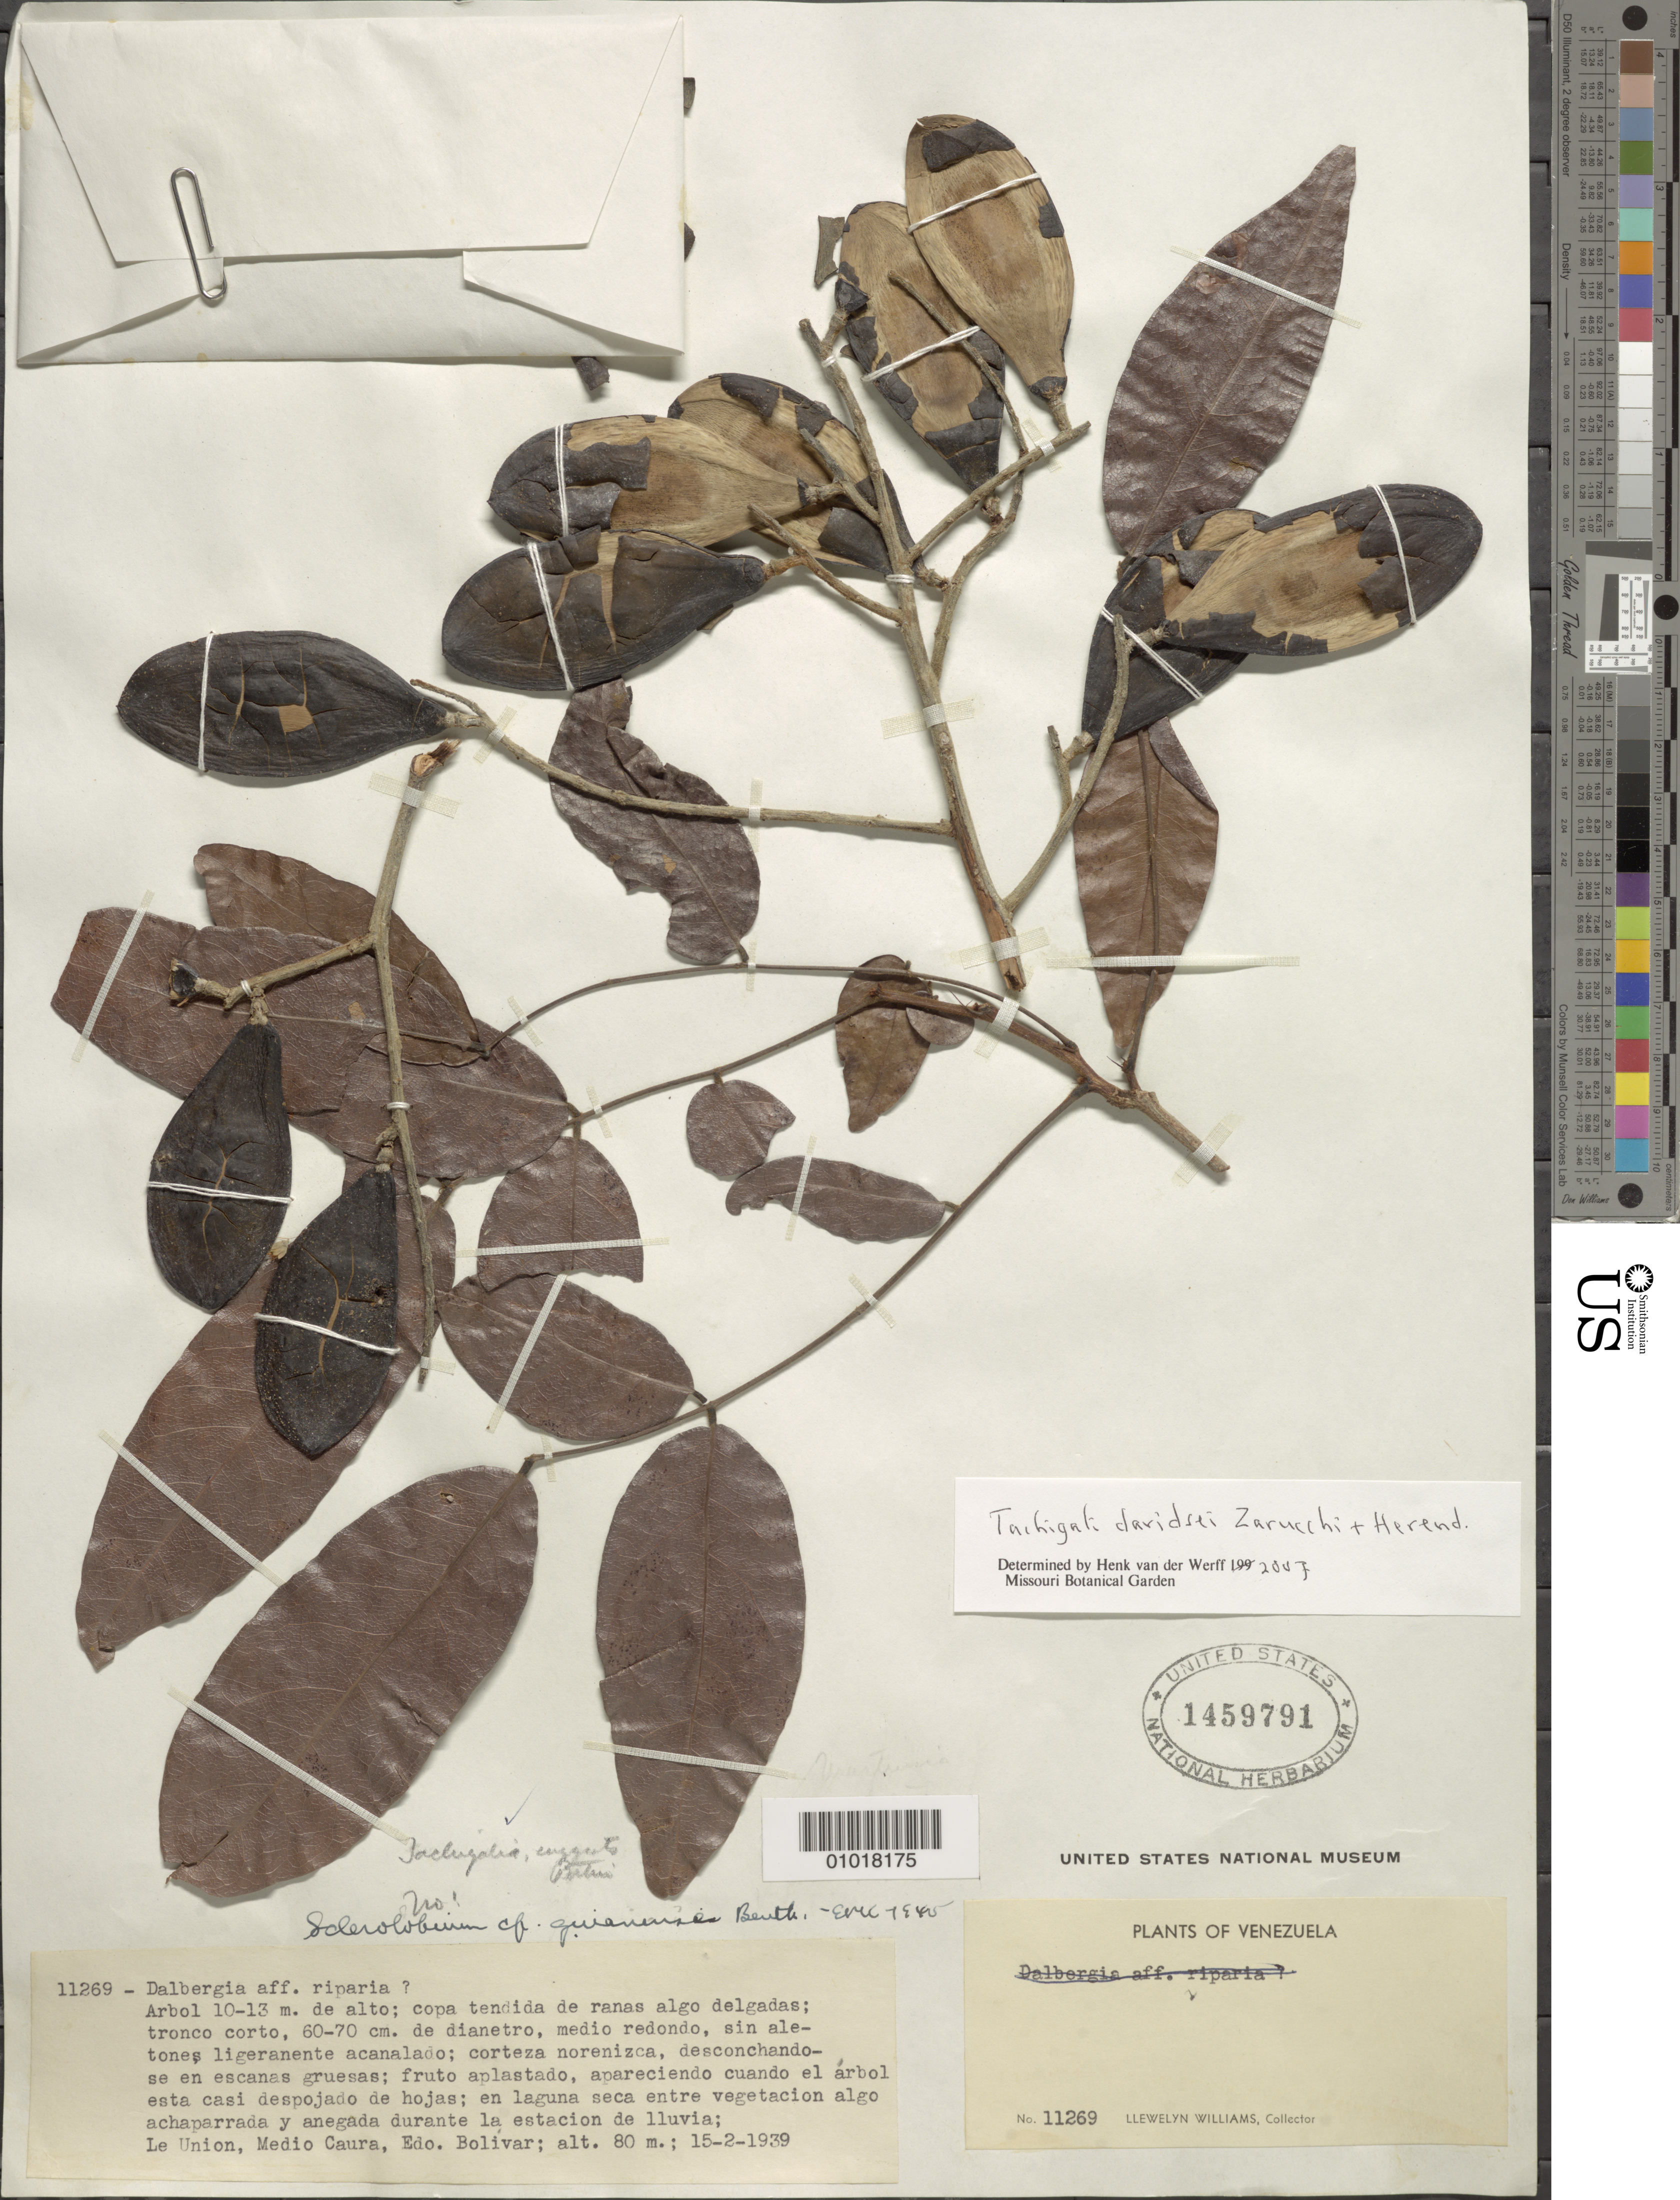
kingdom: Plantae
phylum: Tracheophyta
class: Magnoliopsida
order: Fabales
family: Fabaceae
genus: Tachigali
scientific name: Tachigali davidsei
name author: Zarucchi & Herend.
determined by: van der Werff, H., (MO), Missouri Botanical Garden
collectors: Ll. Williams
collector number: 11269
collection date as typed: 15-Feb-39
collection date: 1939-02-15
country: Venezuela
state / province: Bolívar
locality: La Unión, Medio Caura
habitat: Laguna seca entre vegetacion algo achaparrada y anegada durante la estacion de lluvia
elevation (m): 80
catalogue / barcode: US 1459791